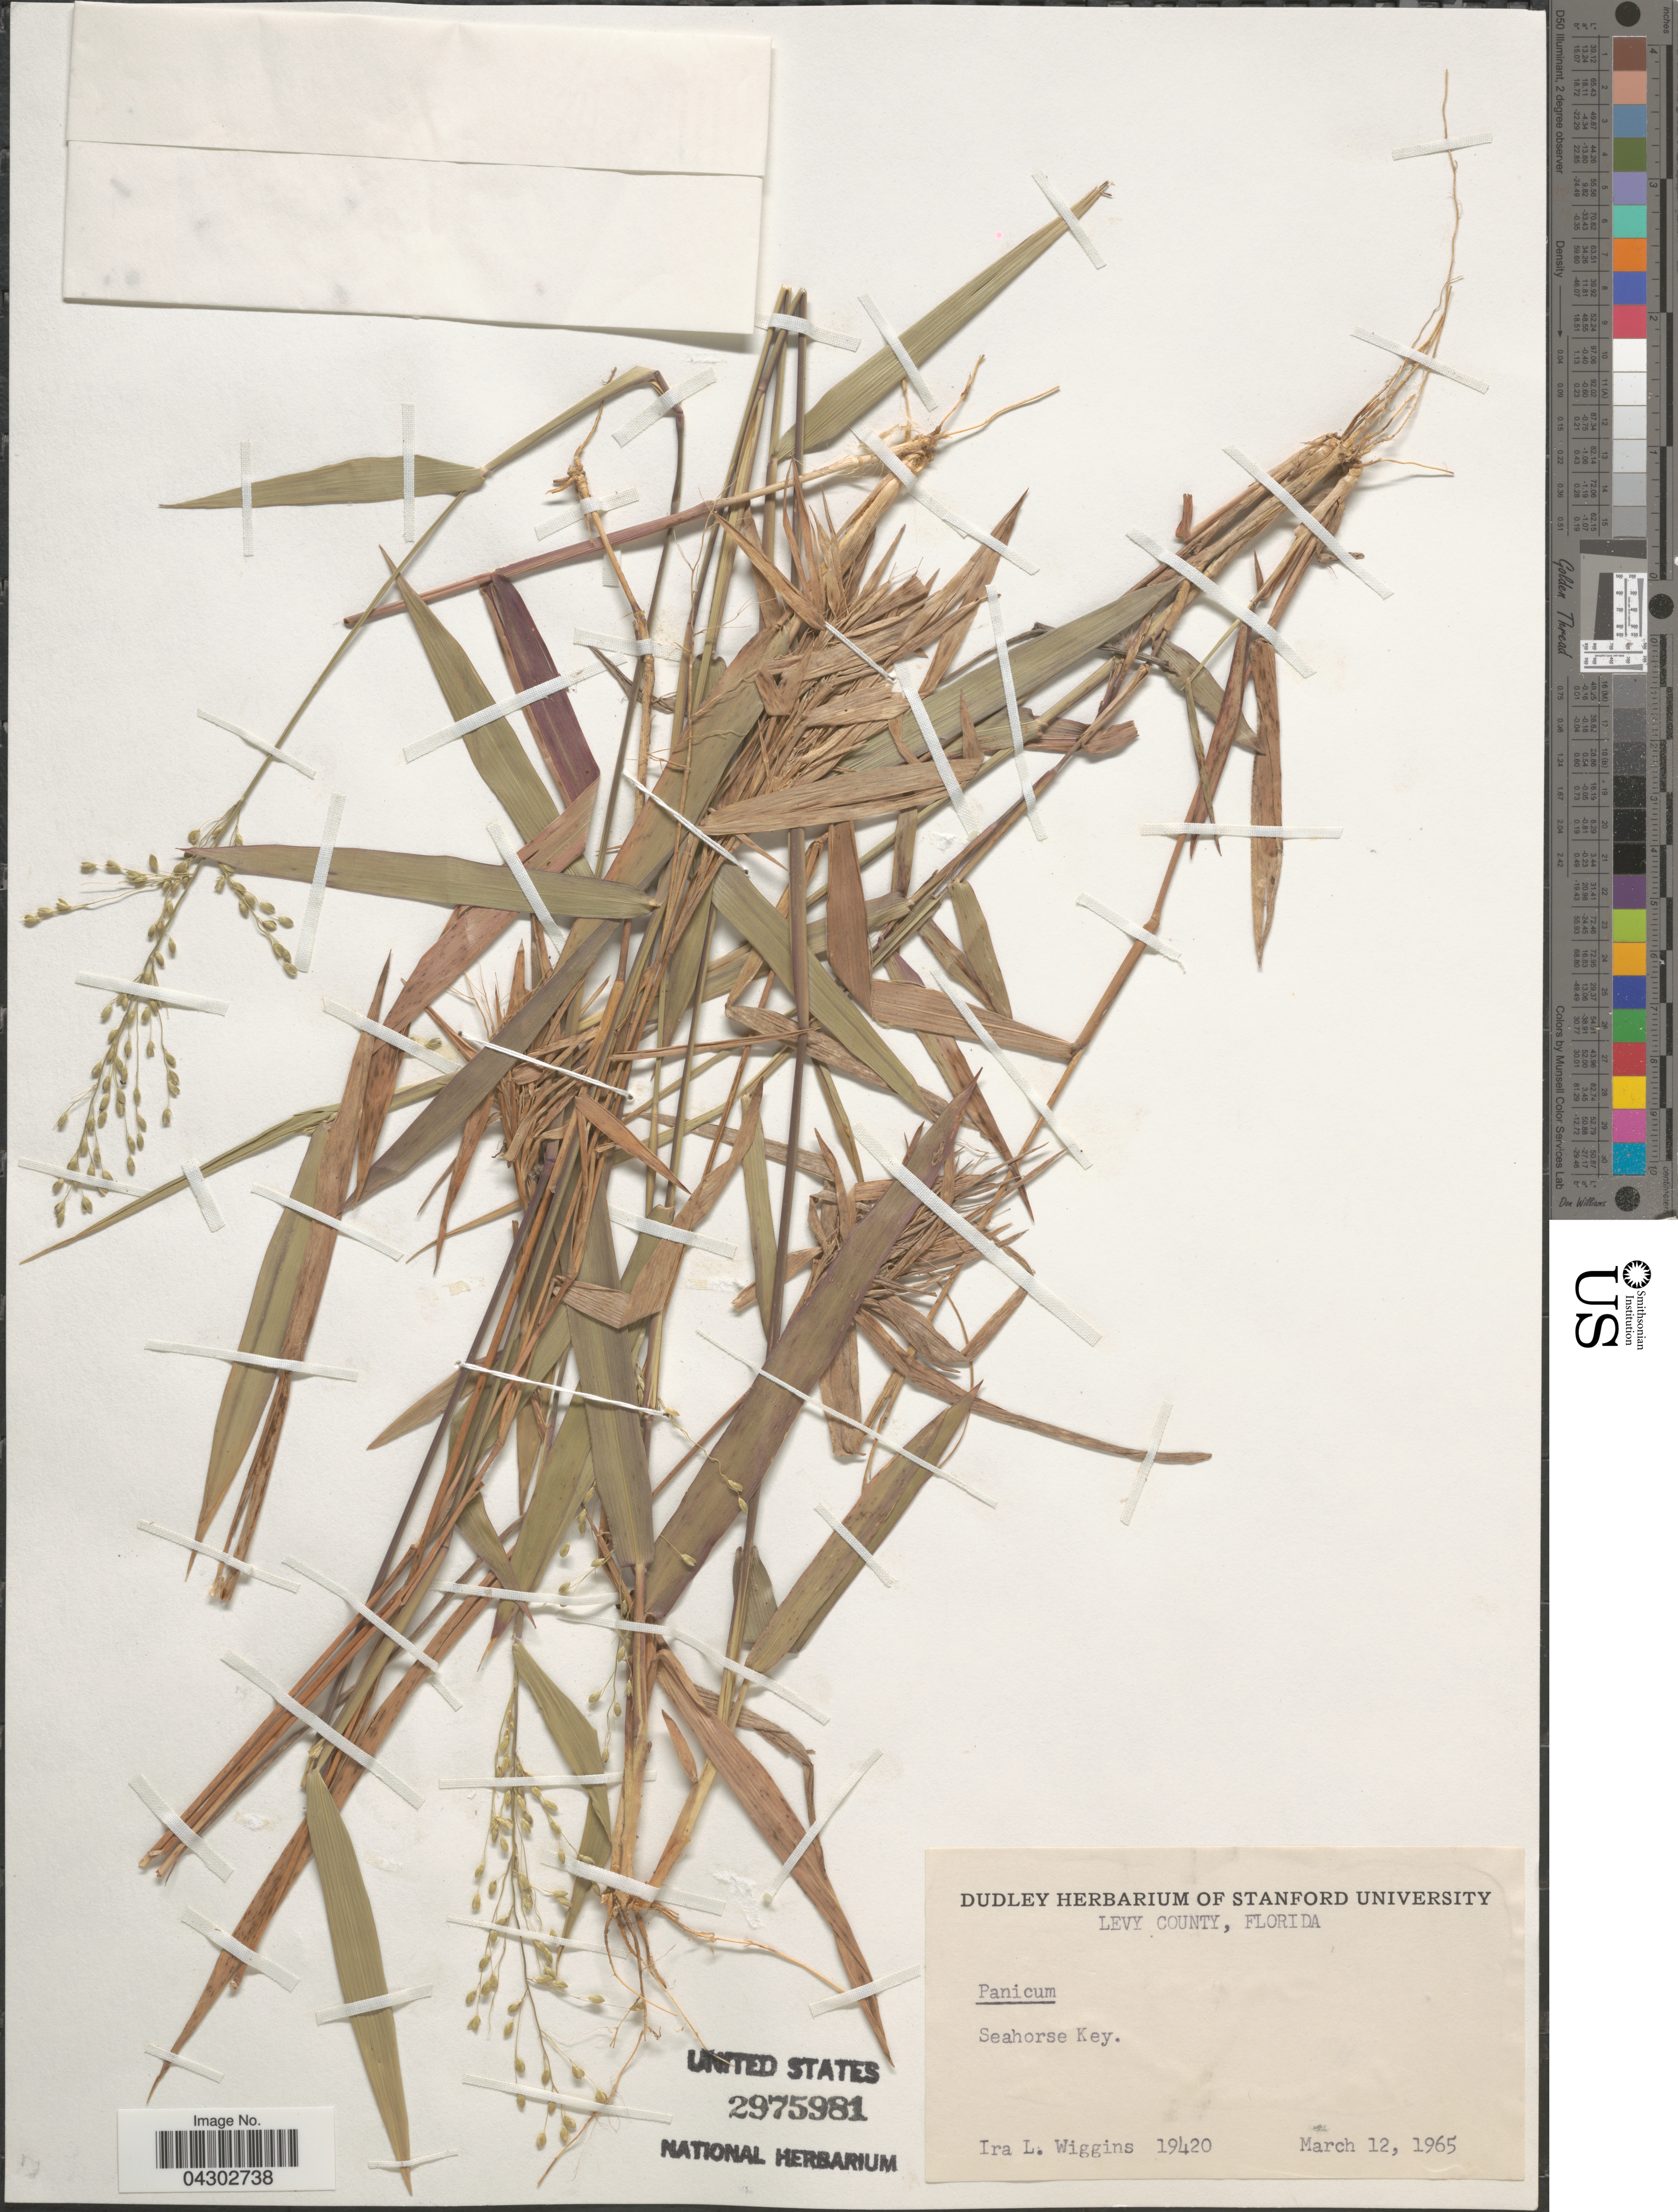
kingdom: Plantae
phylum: Tracheophyta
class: Liliopsida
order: Poales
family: Poaceae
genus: Panicum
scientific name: Panicum sp.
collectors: I. L. Wiggins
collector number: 19420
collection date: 1965-03-12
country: United States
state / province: Florida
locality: Levy County. Seahorse Key.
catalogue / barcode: US 2975981